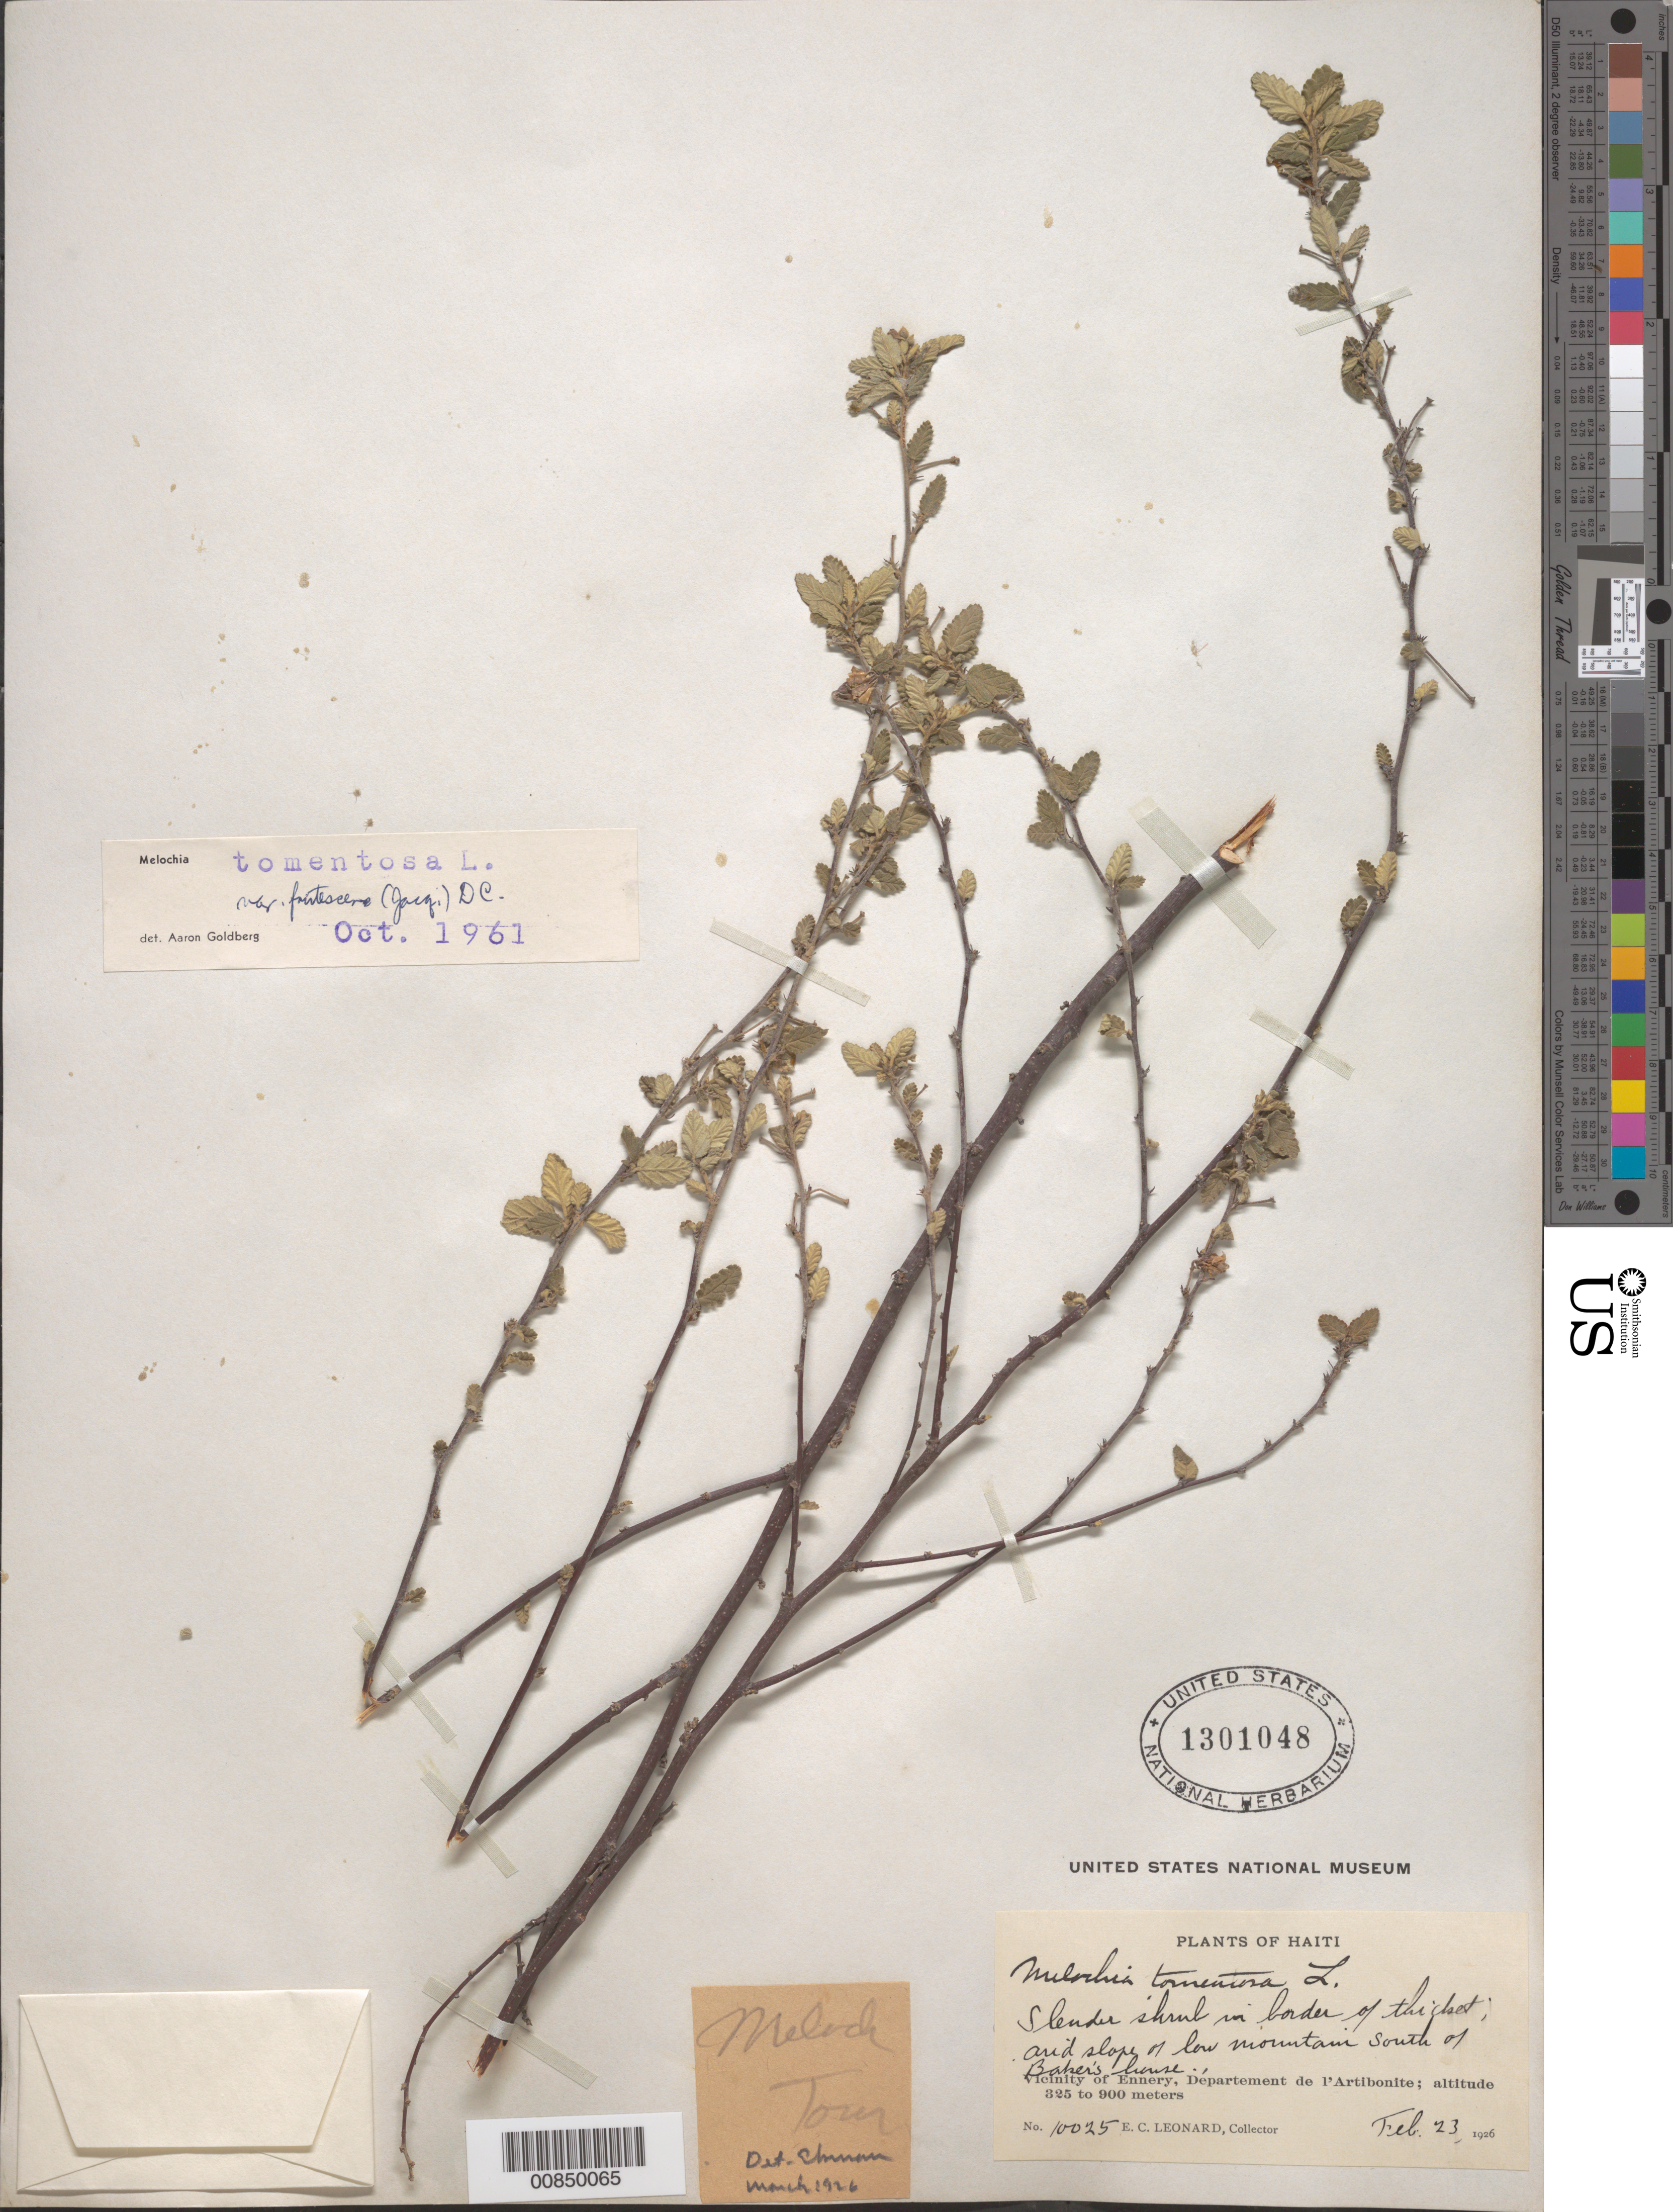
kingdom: Plantae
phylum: Tracheophyta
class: Magnoliopsida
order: Malvales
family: Malvaceae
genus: Melochia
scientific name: Melochia tomentosa var. frutescens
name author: DC.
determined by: Goldberg, Aaron, (US), NMNH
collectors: E. C. Leonard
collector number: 10025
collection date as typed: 23 Feb 1926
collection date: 1926-02-23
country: Haiti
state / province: Artibonite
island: Hispaniola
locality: Vicinity of Ennery, S of Baker's house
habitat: In border of thicket on arid slope of mountain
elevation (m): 325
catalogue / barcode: US 1301048